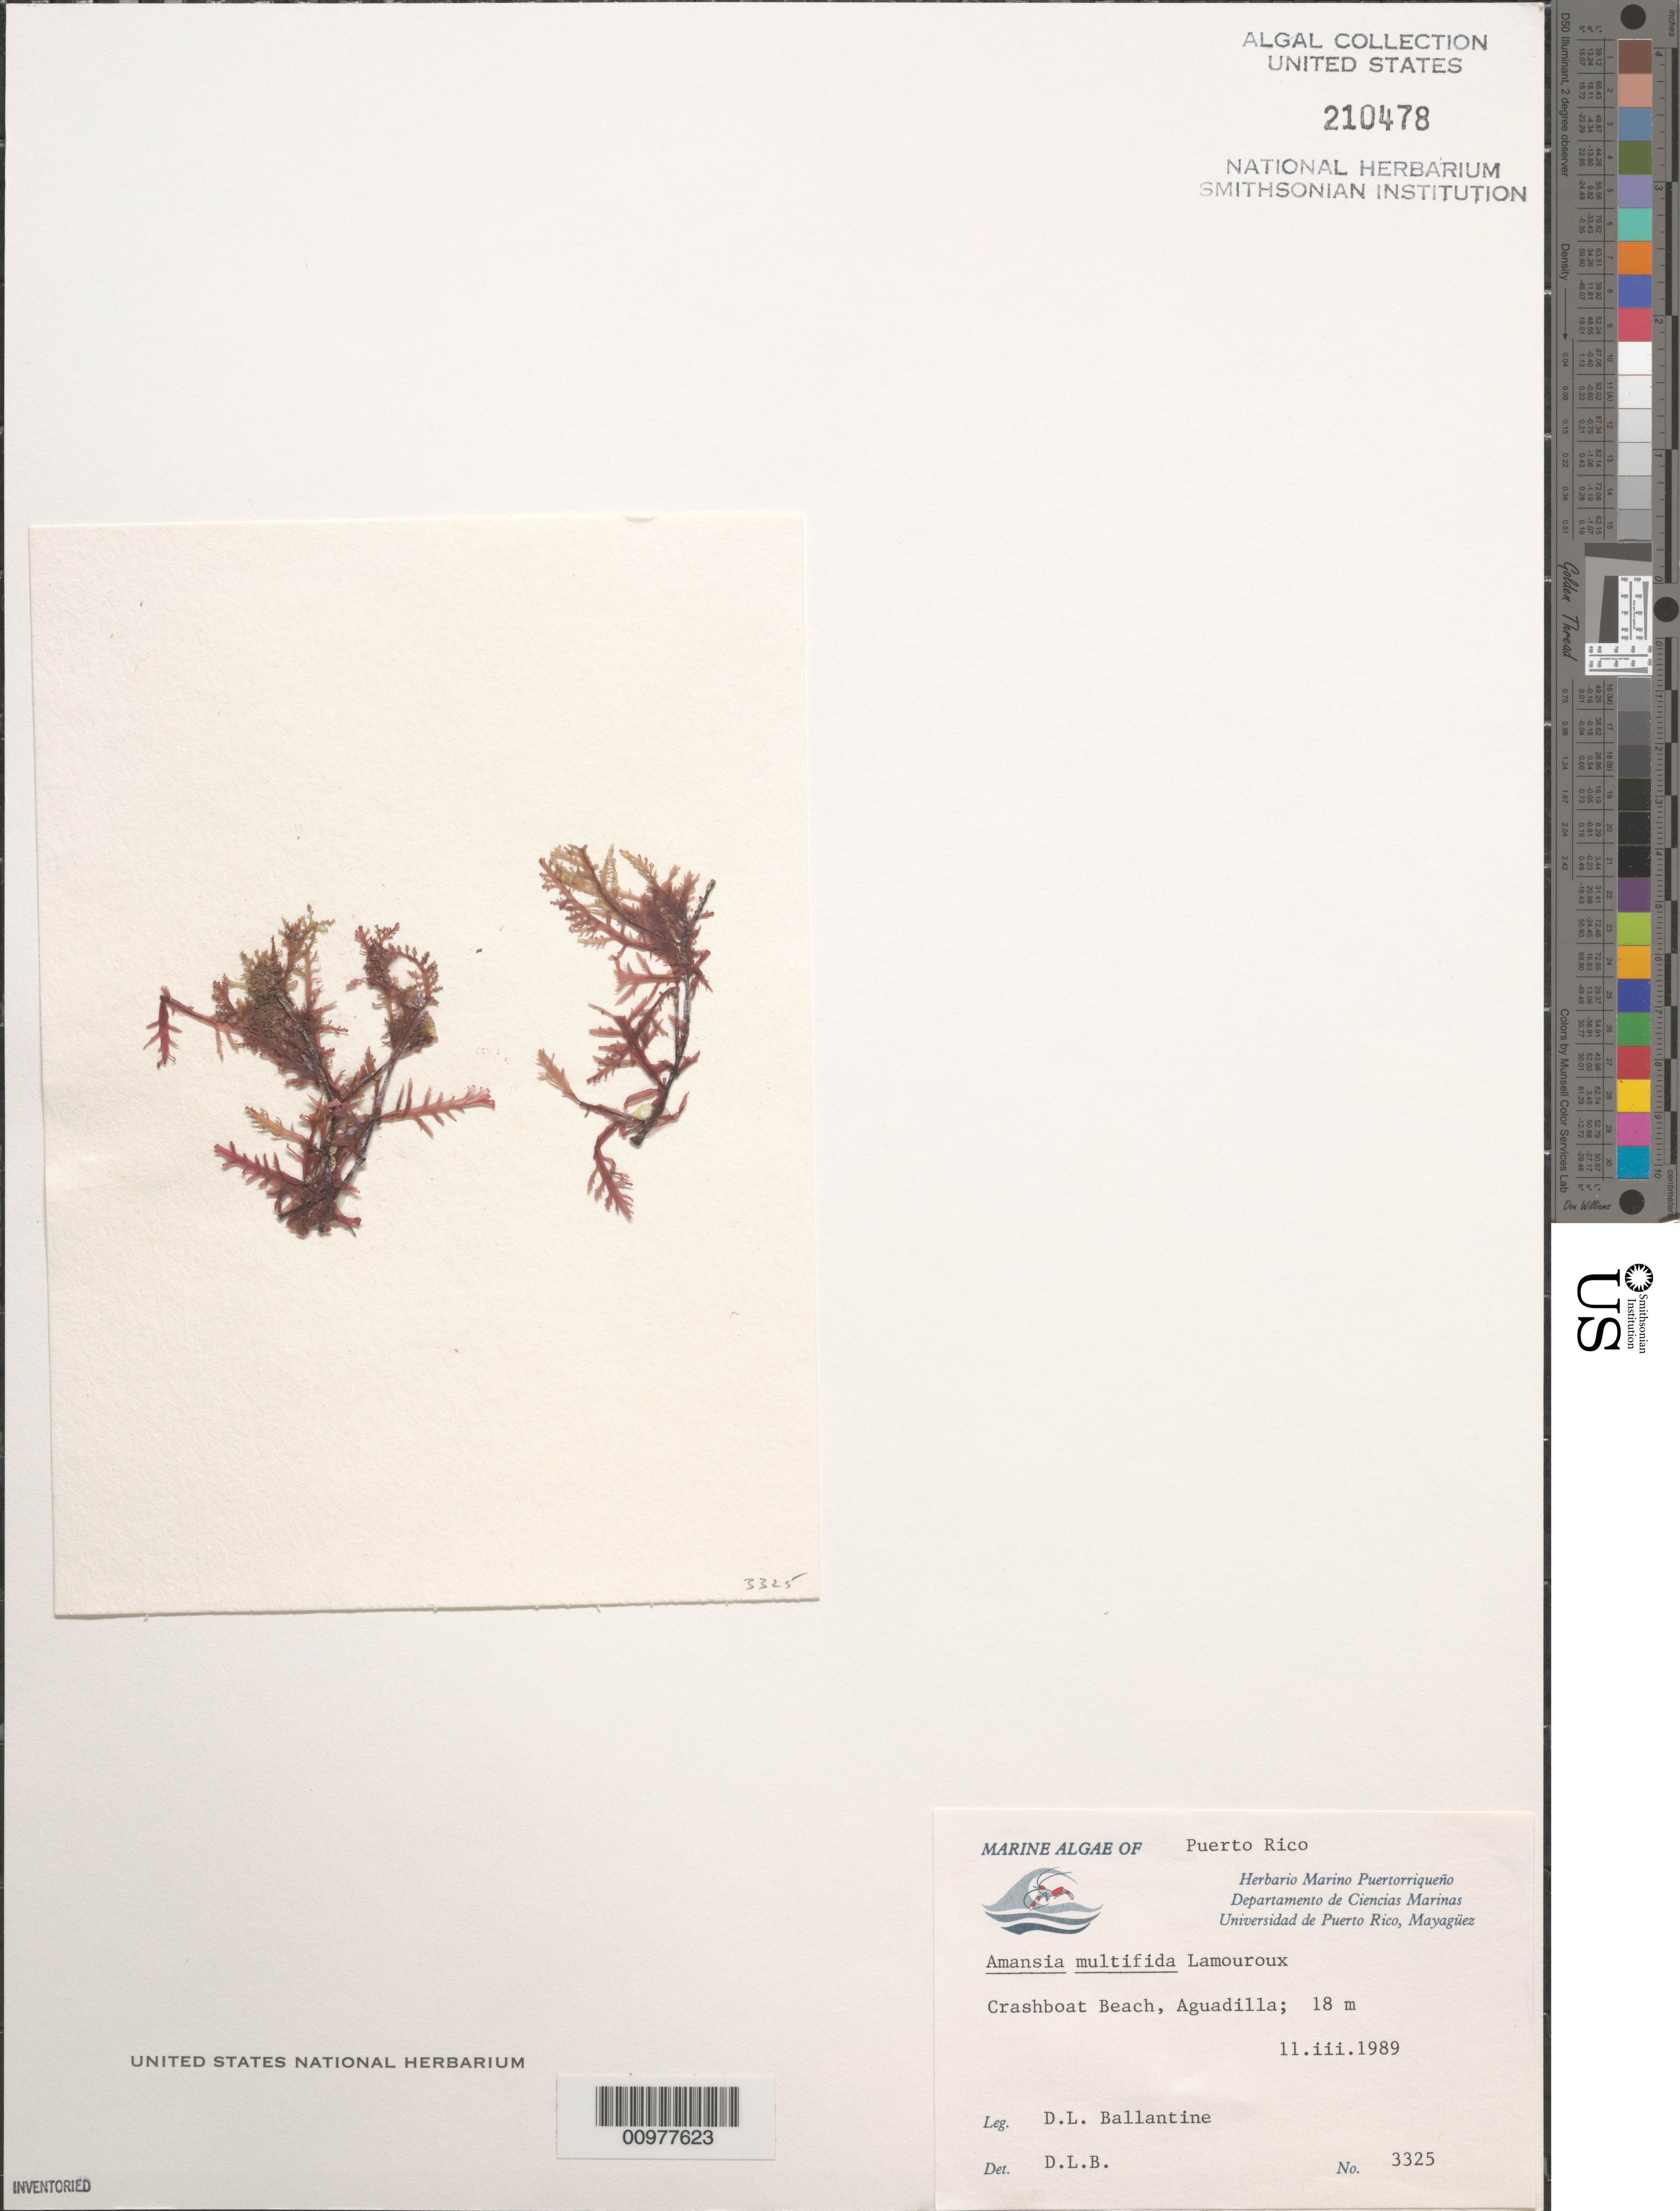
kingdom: Plantae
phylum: Rhodophyta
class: Florideophyceae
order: Ceramiales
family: Rhodomelaceae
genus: Amansia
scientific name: Amansia multifida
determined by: Ballantine, D. L.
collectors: D.L. Ballantine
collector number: DLB 3325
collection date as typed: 11 Mar 1989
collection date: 1989-03-11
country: Puerto Rico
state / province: Aguadilla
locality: Crashboat Beach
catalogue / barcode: US 210478